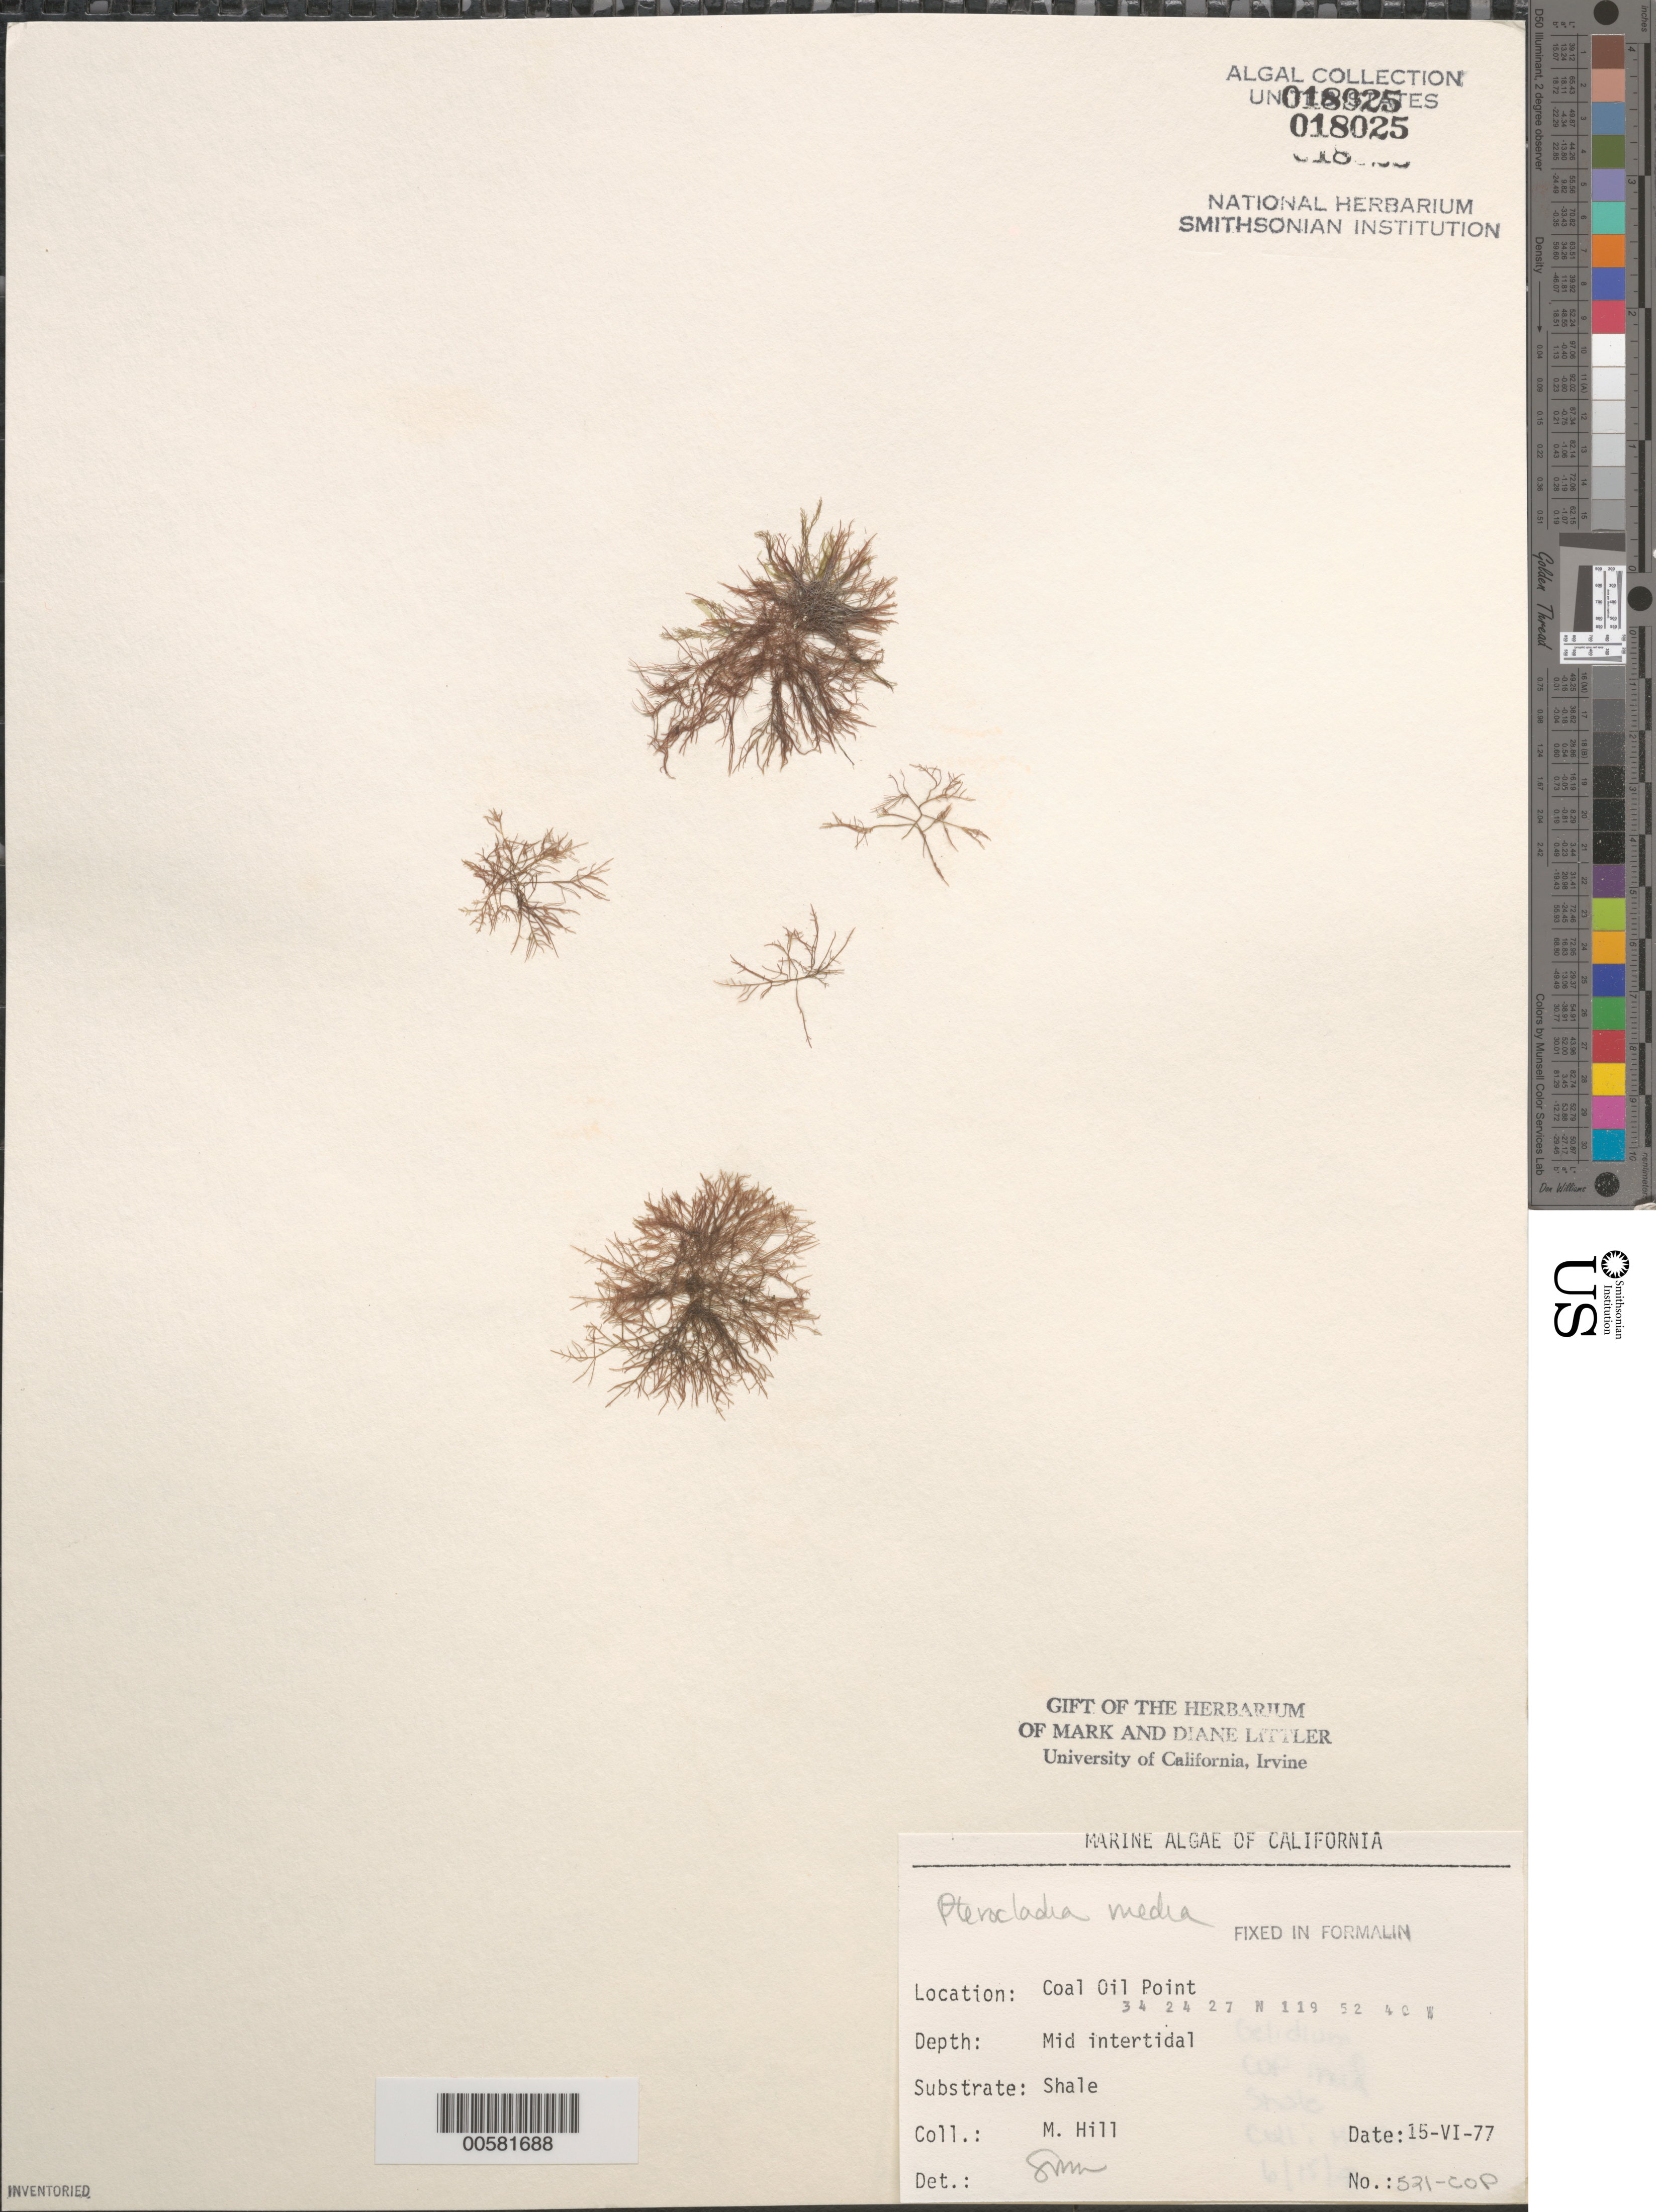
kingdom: Plantae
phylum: Rhodophyta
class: Florideophyceae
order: Gelidiales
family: Pterocladiaceae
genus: Pterocladiella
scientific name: Pterocladiella media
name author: (E.Y. Dawson) G.H. Boo & K.A. Miller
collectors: M. Hill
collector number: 521-cop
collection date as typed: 15 Jun 1977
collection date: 1977-06-15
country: United States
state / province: California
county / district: Santa Barbara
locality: Coal Oil Point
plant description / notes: BLM-SOCALBIGHT rocky intertidal survey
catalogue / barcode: US 18025